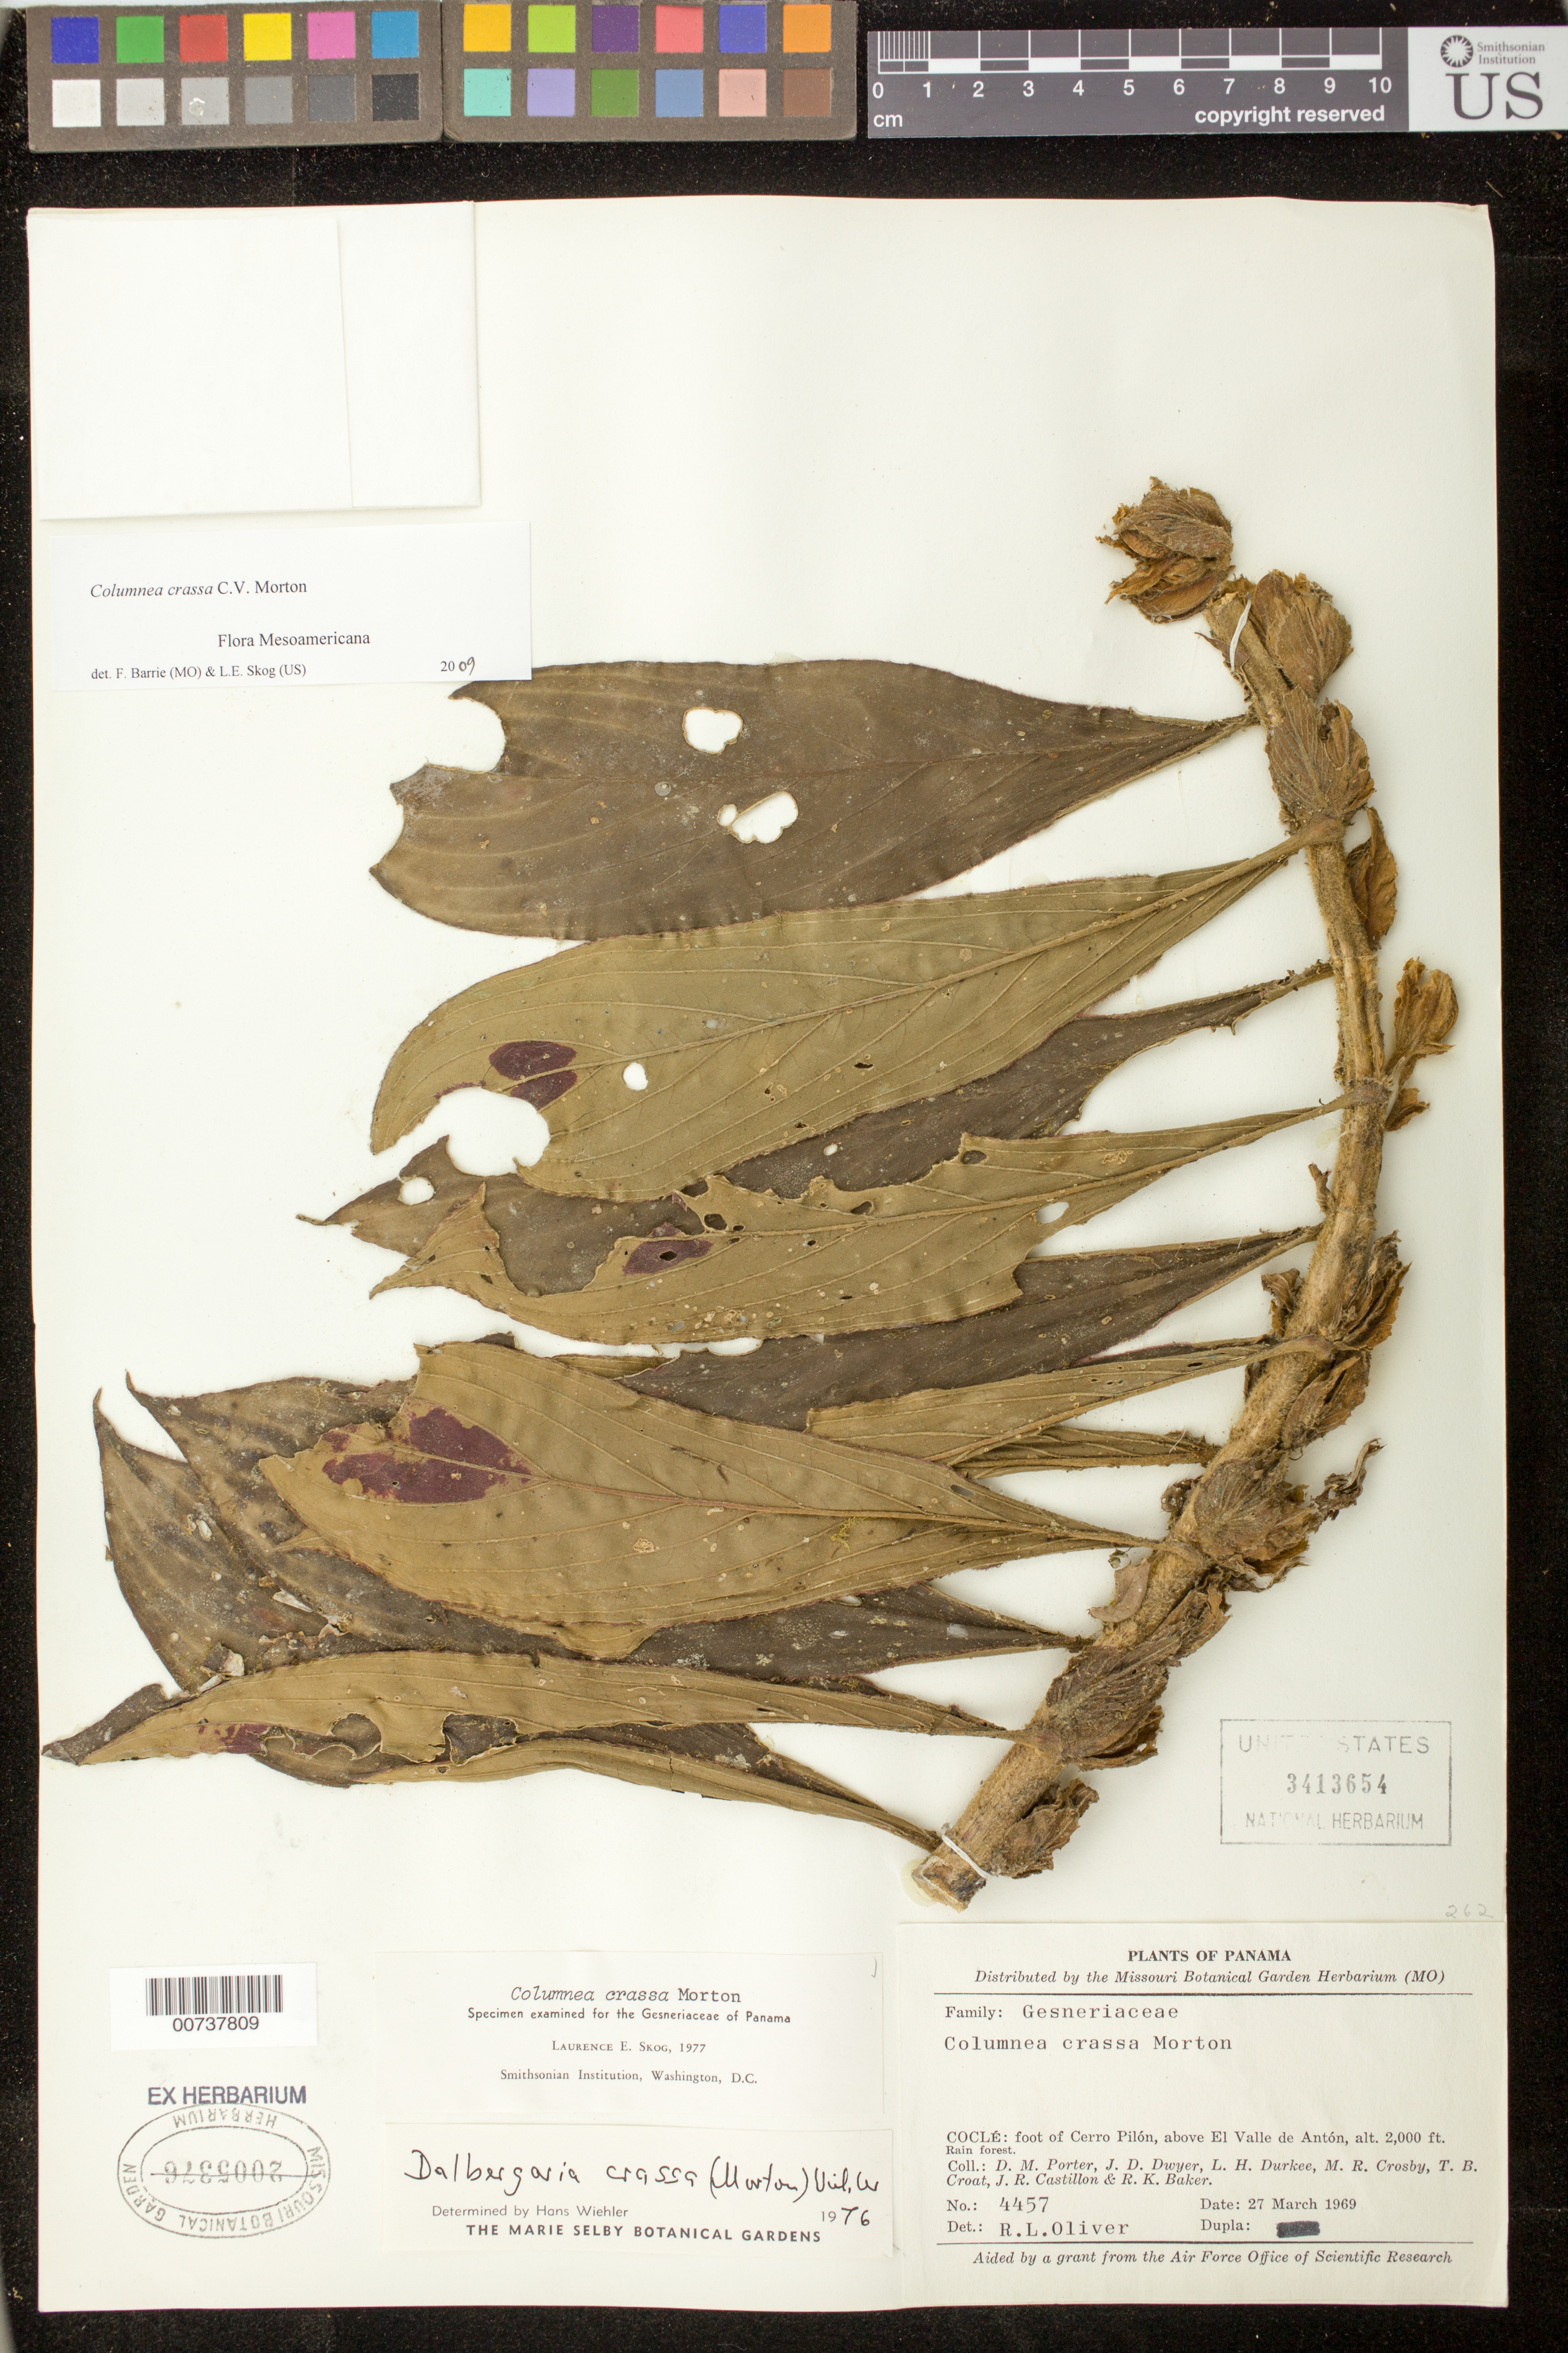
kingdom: Plantae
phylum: Tracheophyta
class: Magnoliopsida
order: Lamiales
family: Gesneriaceae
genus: Columnea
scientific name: Columnea crassa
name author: C.V. Morton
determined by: Skog, Laurence E.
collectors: D. M. Porter, J. D. Dwyer, L. H. Durkee, M. R. Crosby, T. B. Croat, J. R. Castillon & R. K. Baker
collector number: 4457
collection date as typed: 27 Mar 1969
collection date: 1969-03-27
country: Panama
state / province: Coclé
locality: Foot of Cerro Pilón, above El Valle de Antón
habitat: Rain forest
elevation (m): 610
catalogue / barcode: US 3413654